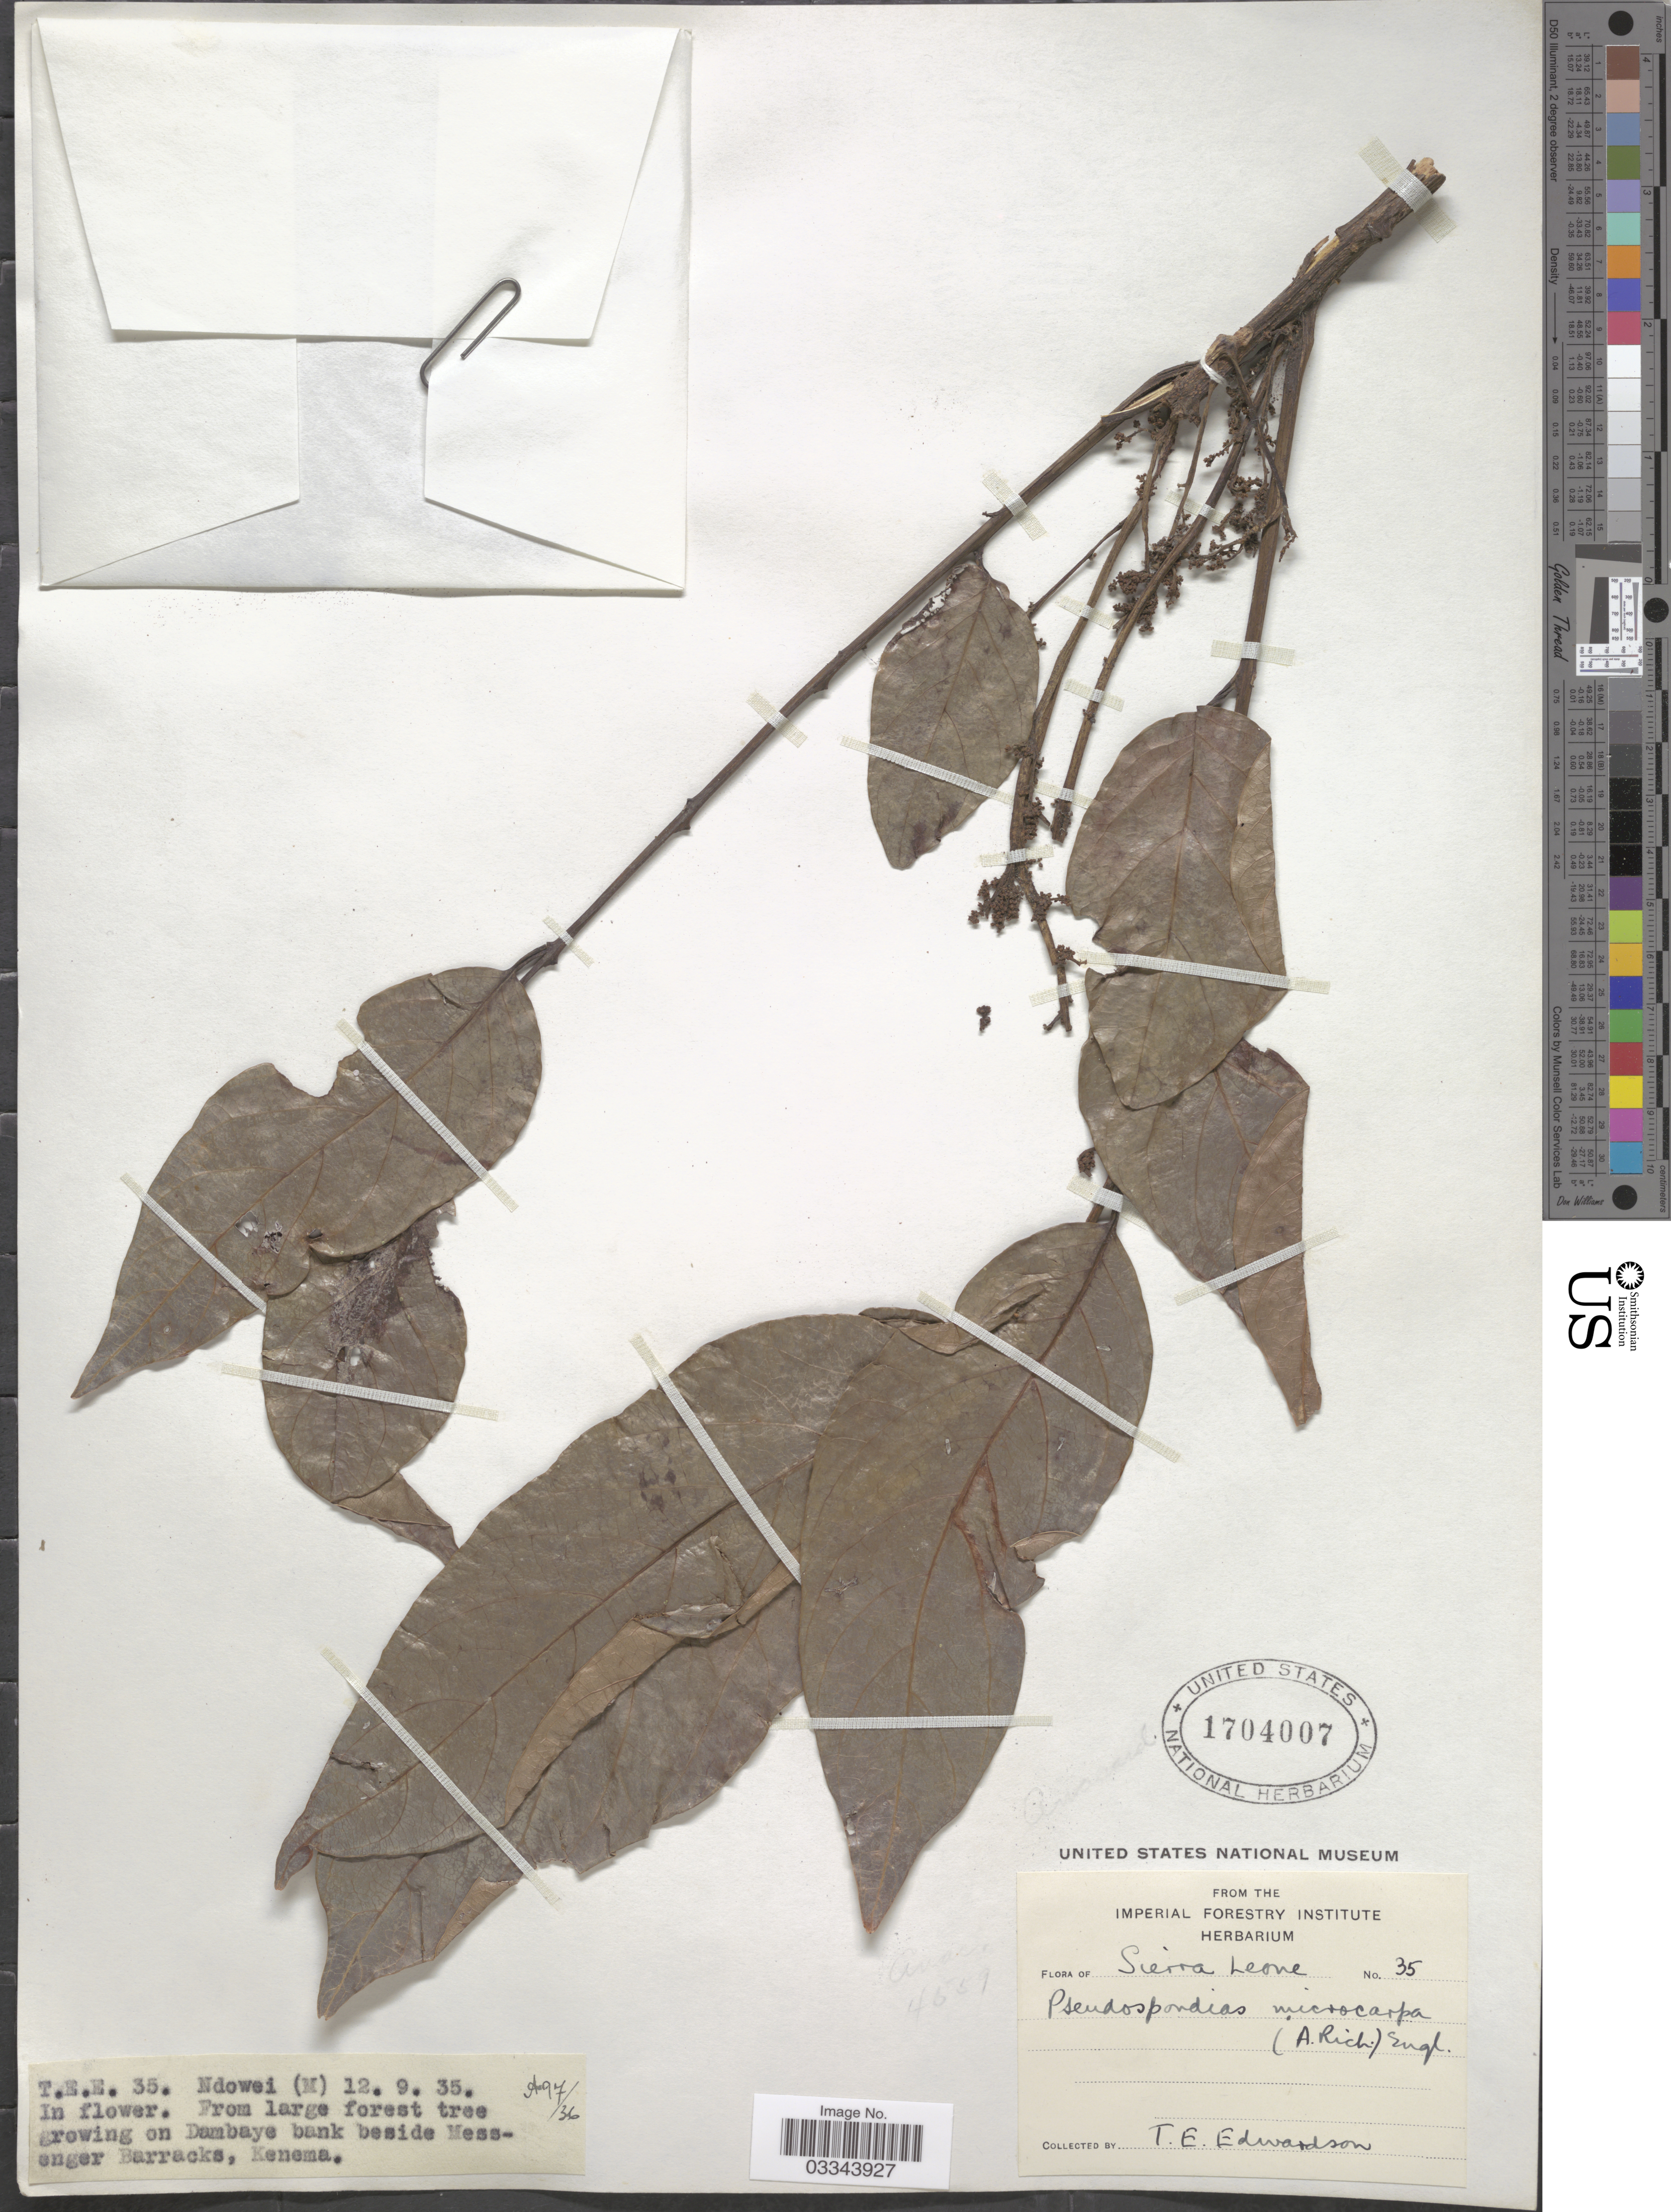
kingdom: Plantae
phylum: Tracheophyta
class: Magnoliopsida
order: Sapindales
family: Anacardiaceae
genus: Pseudospondias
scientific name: Pseudospondias microcarpa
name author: (A. Rich.) Engl.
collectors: T. Edwardson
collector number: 35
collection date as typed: Transcribed d/m/y: 12/9/35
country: Sierra Leone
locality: On Dambaye bank beside Messenger Barracks, Kenema.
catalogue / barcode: US 1704007